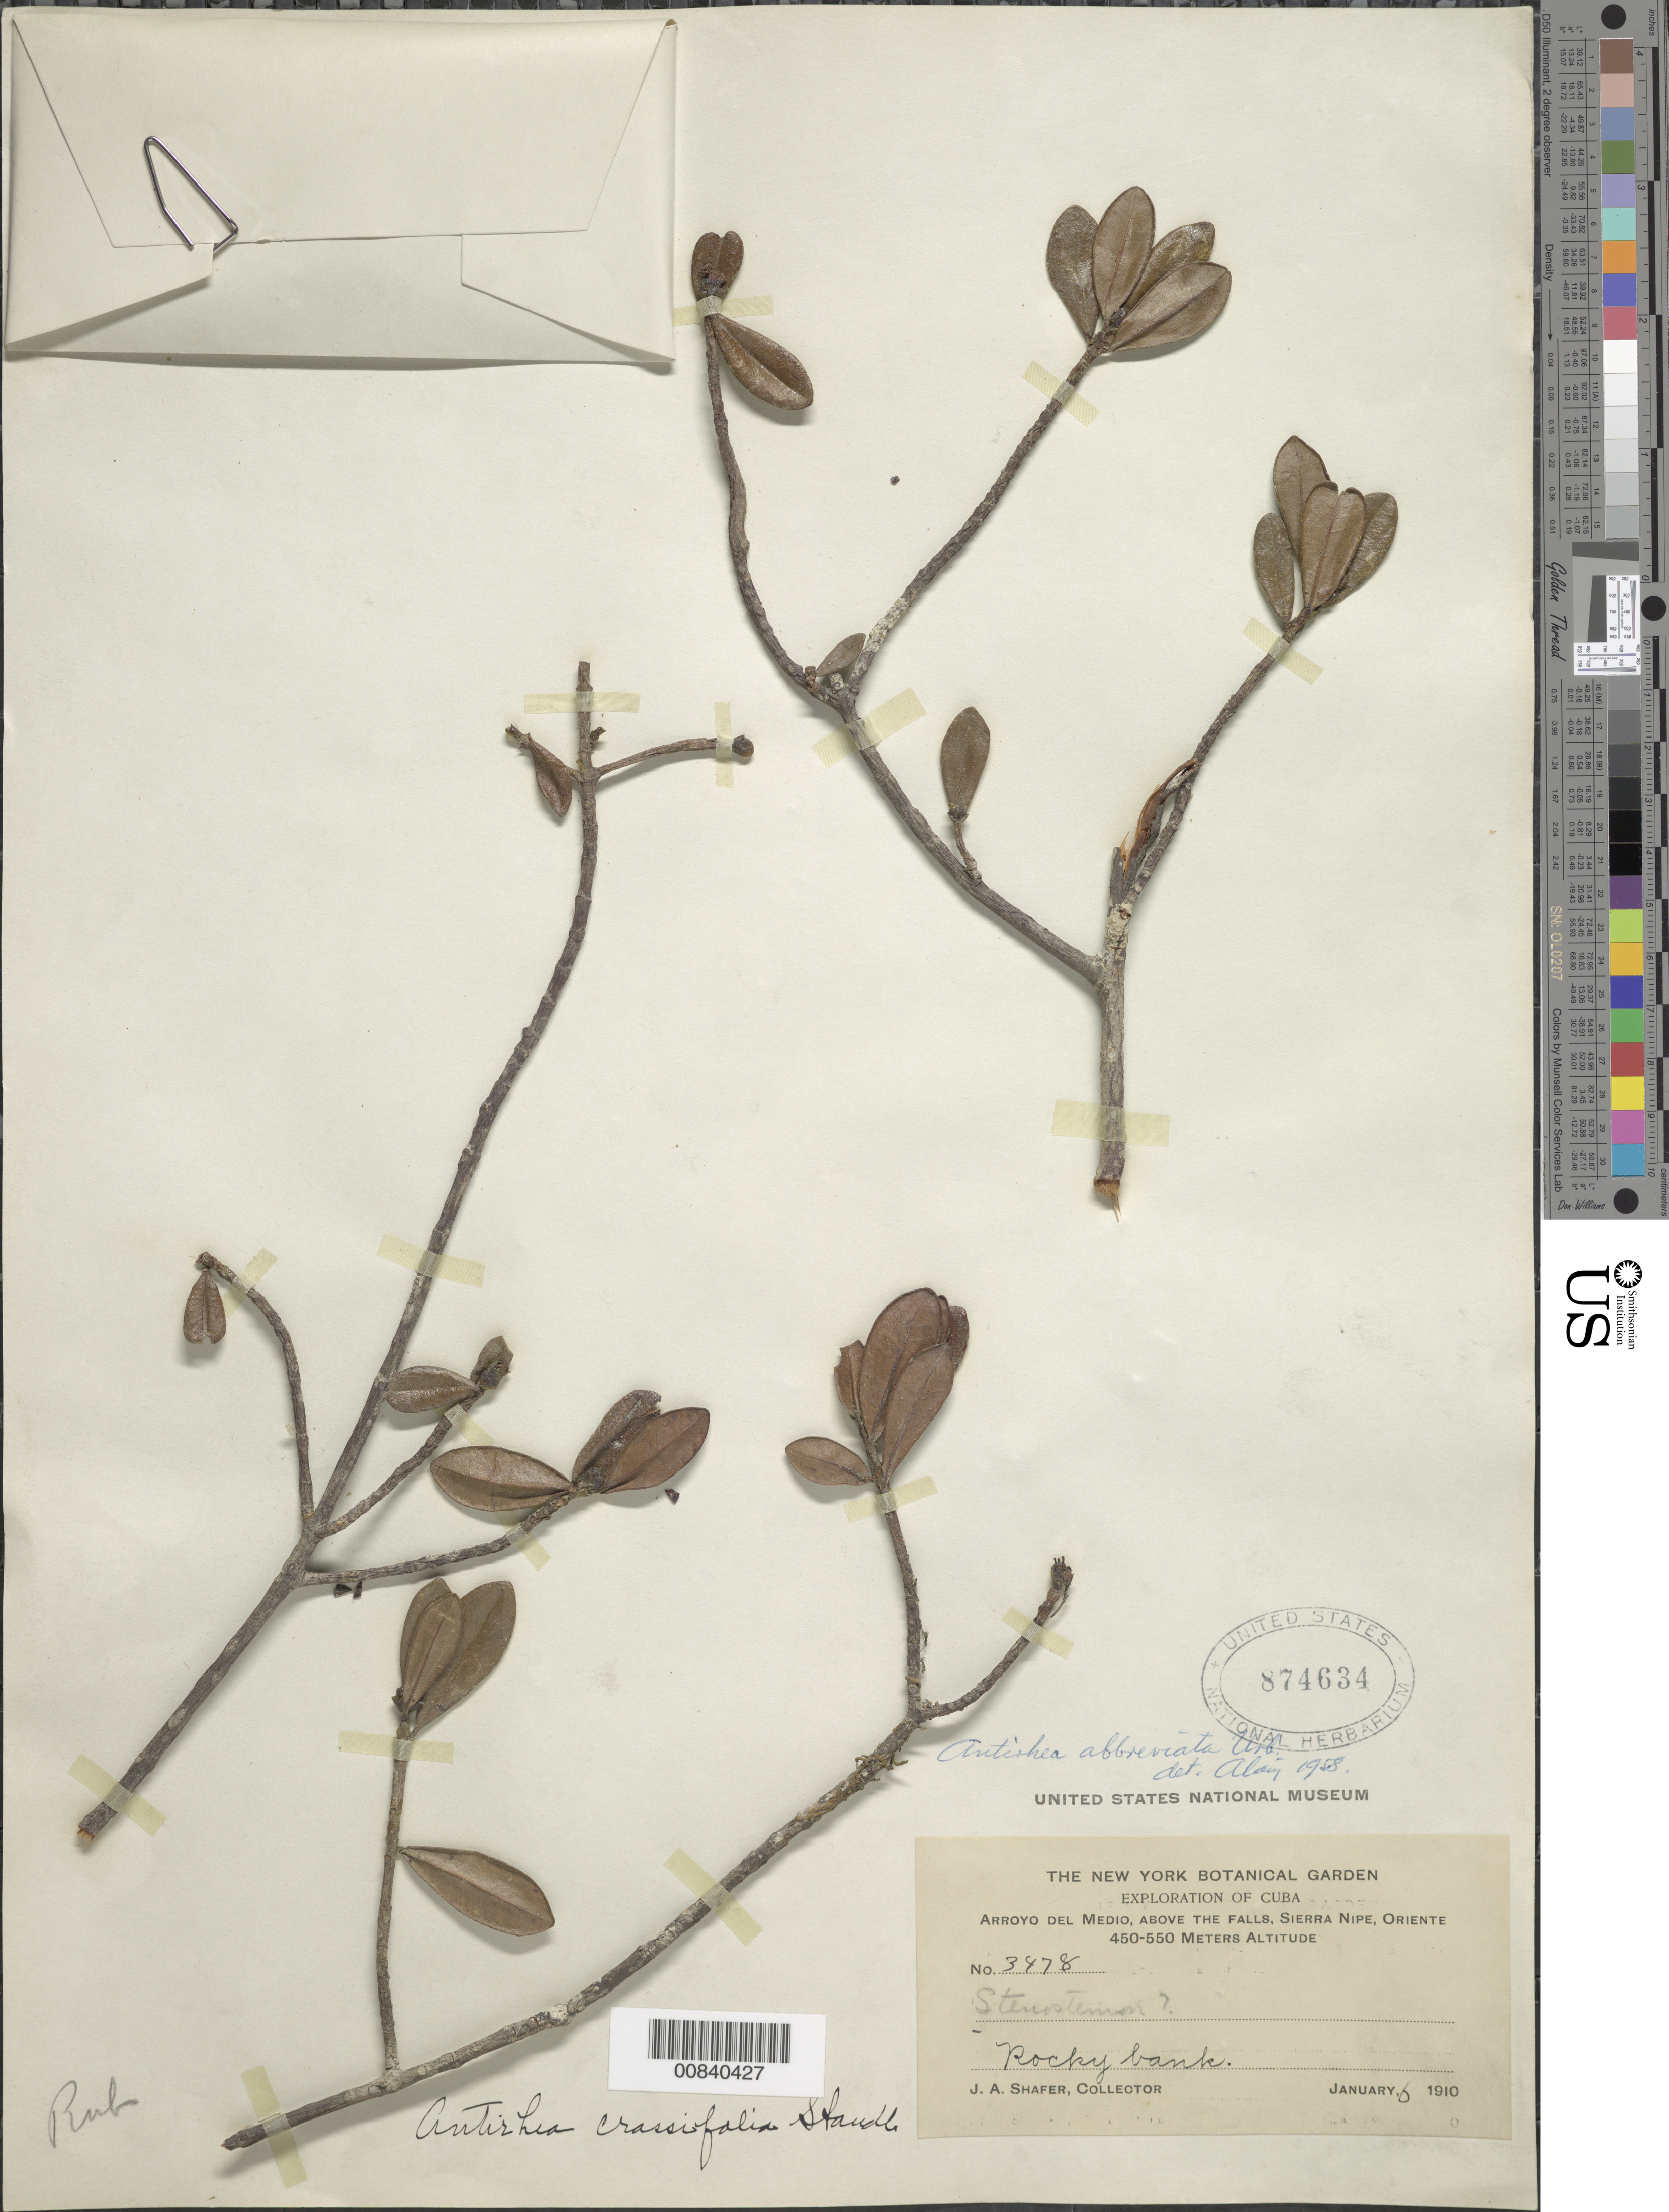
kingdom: Plantae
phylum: Tracheophyta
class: Magnoliopsida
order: Gentianales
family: Rubiaceae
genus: Stenostomum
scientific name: Stenostomum abbreviatum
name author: (Urb.) Borhidi & Fernández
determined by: Liogier, Alain H.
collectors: J. A. Shafer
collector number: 3478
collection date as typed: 06 Jan 1910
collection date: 1910-01-06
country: Cuba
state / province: Oriente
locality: Arroyo del Medio, above the Falls, Sierra Nipe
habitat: Rocky bank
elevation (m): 450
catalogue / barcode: US 874634